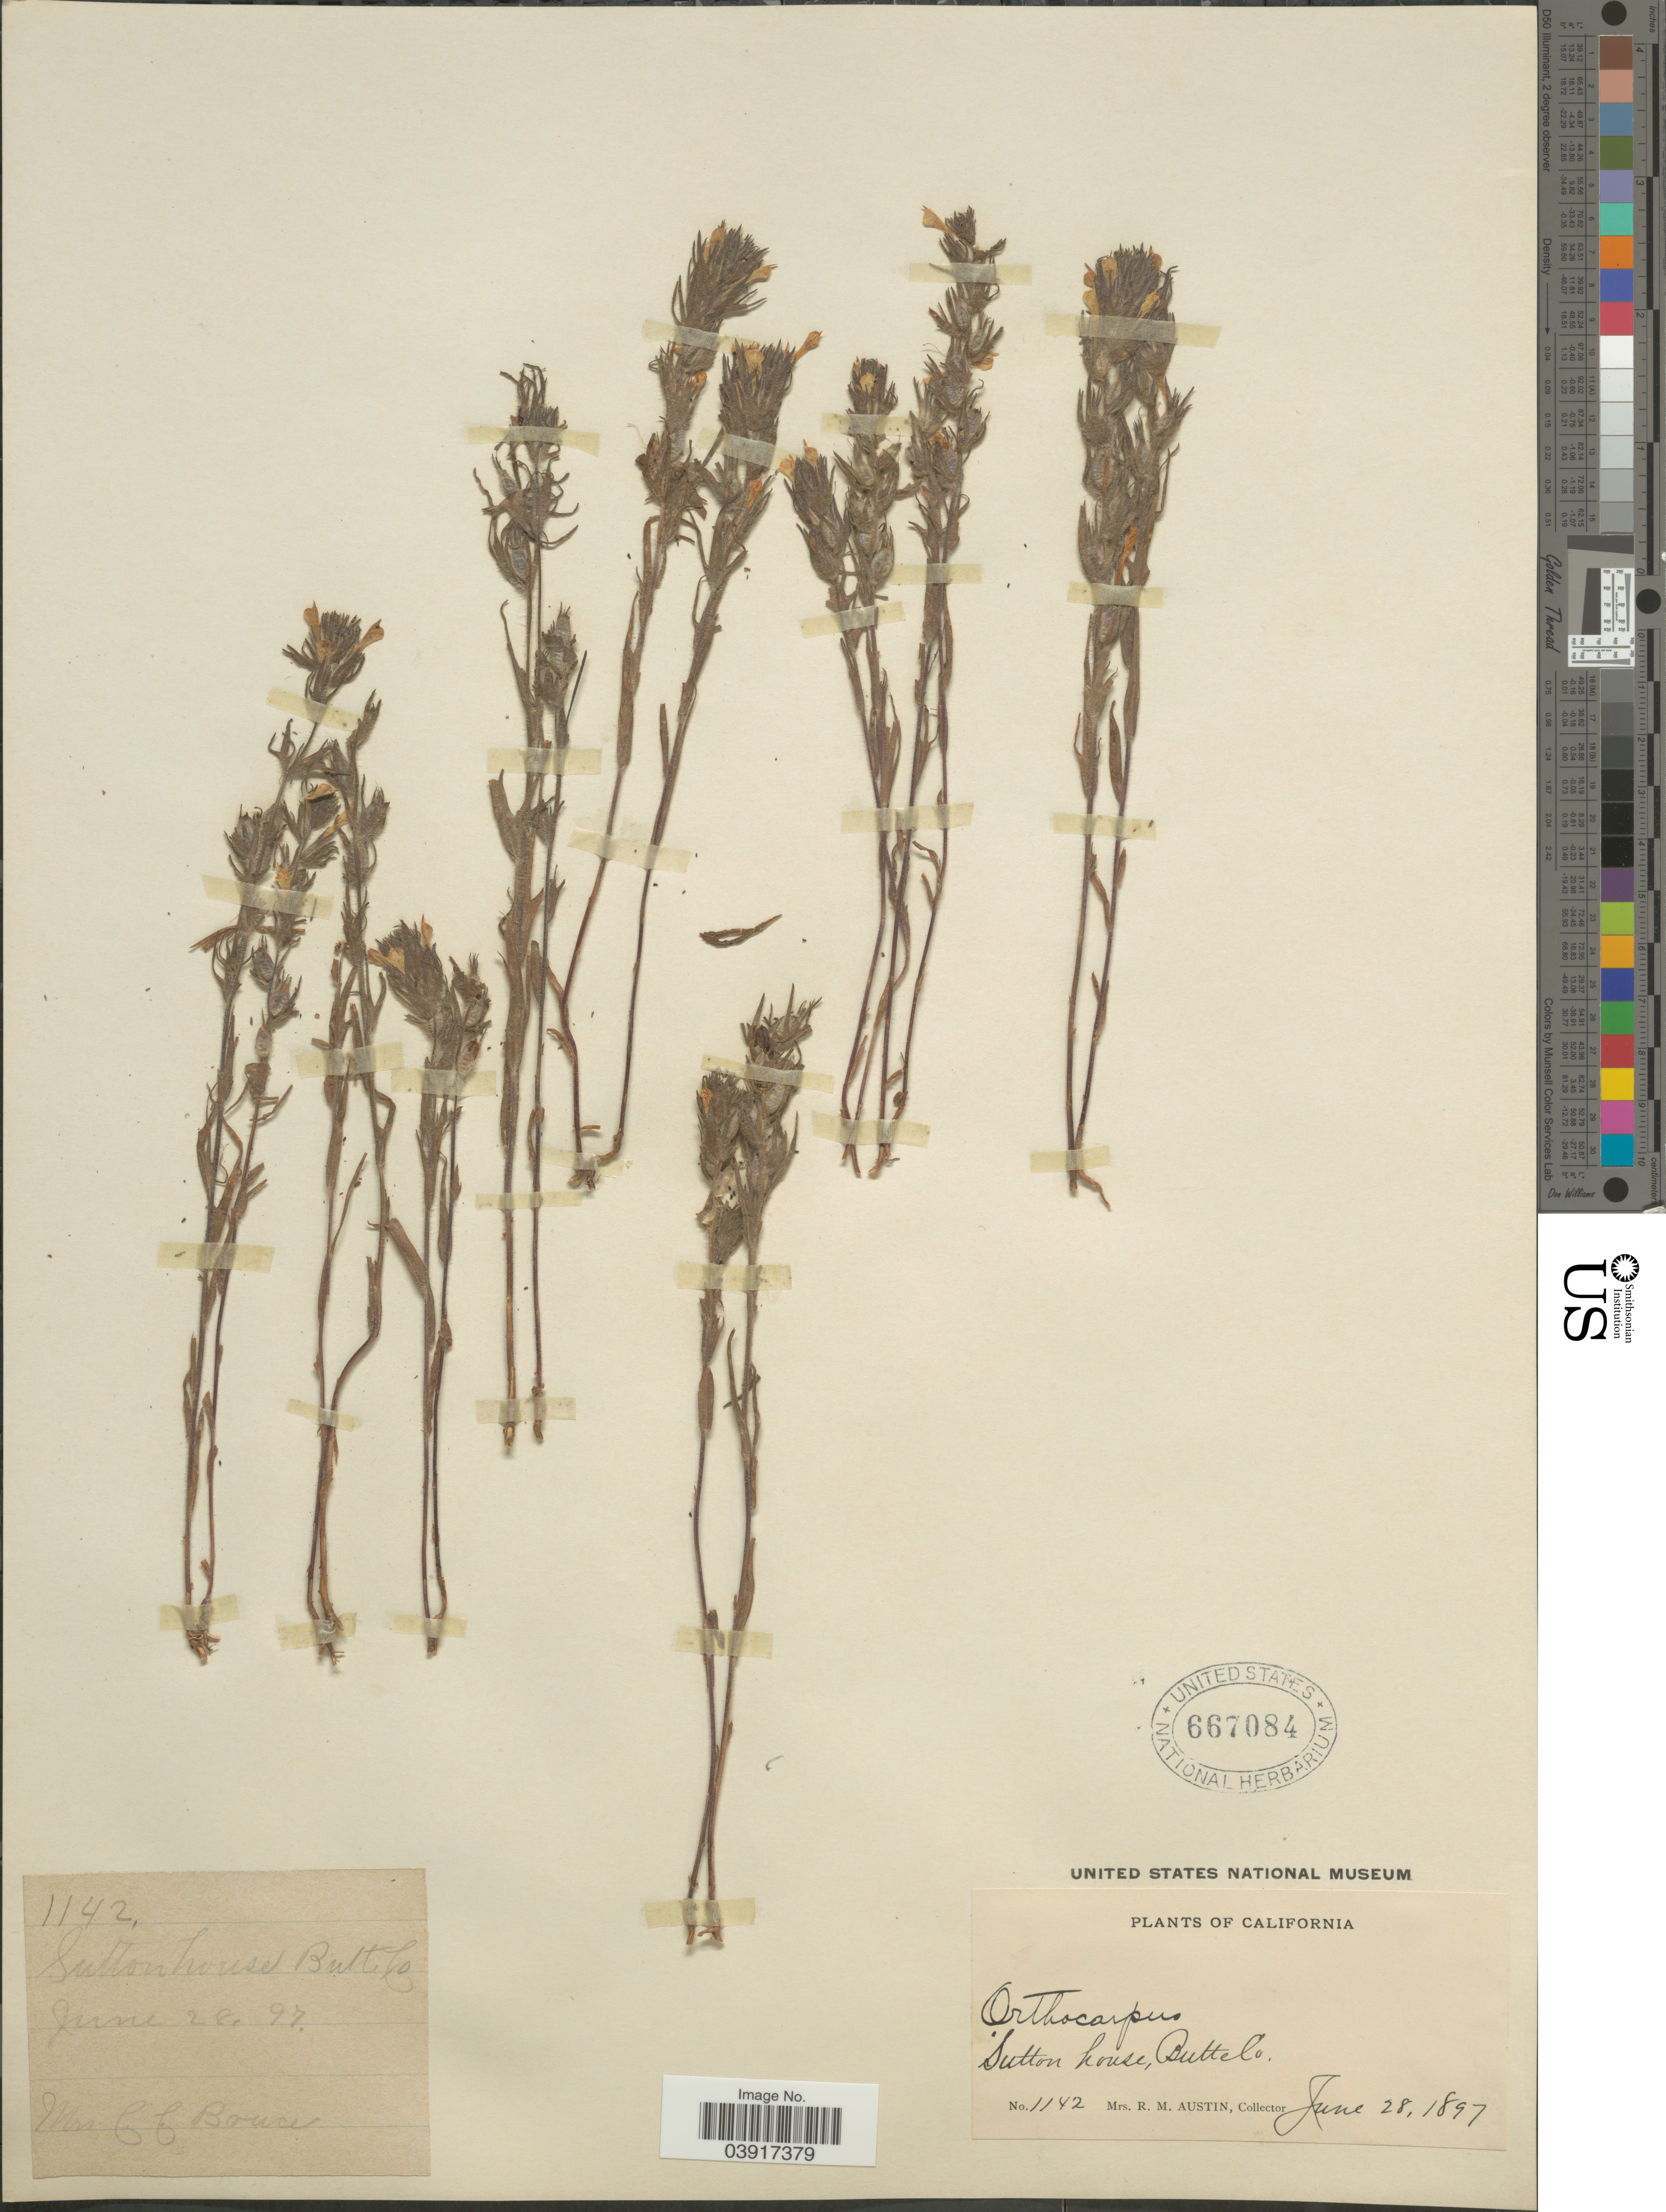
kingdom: Plantae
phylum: Tracheophyta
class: Magnoliopsida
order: Lamiales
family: Orobanchaceae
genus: Orthocarpus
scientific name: Orthocarpus hispidus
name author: Benth.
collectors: R. Austin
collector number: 1142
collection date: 1897-06-28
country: United States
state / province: California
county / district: Butte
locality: Sutton house, Butte Co.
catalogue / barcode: US 667084